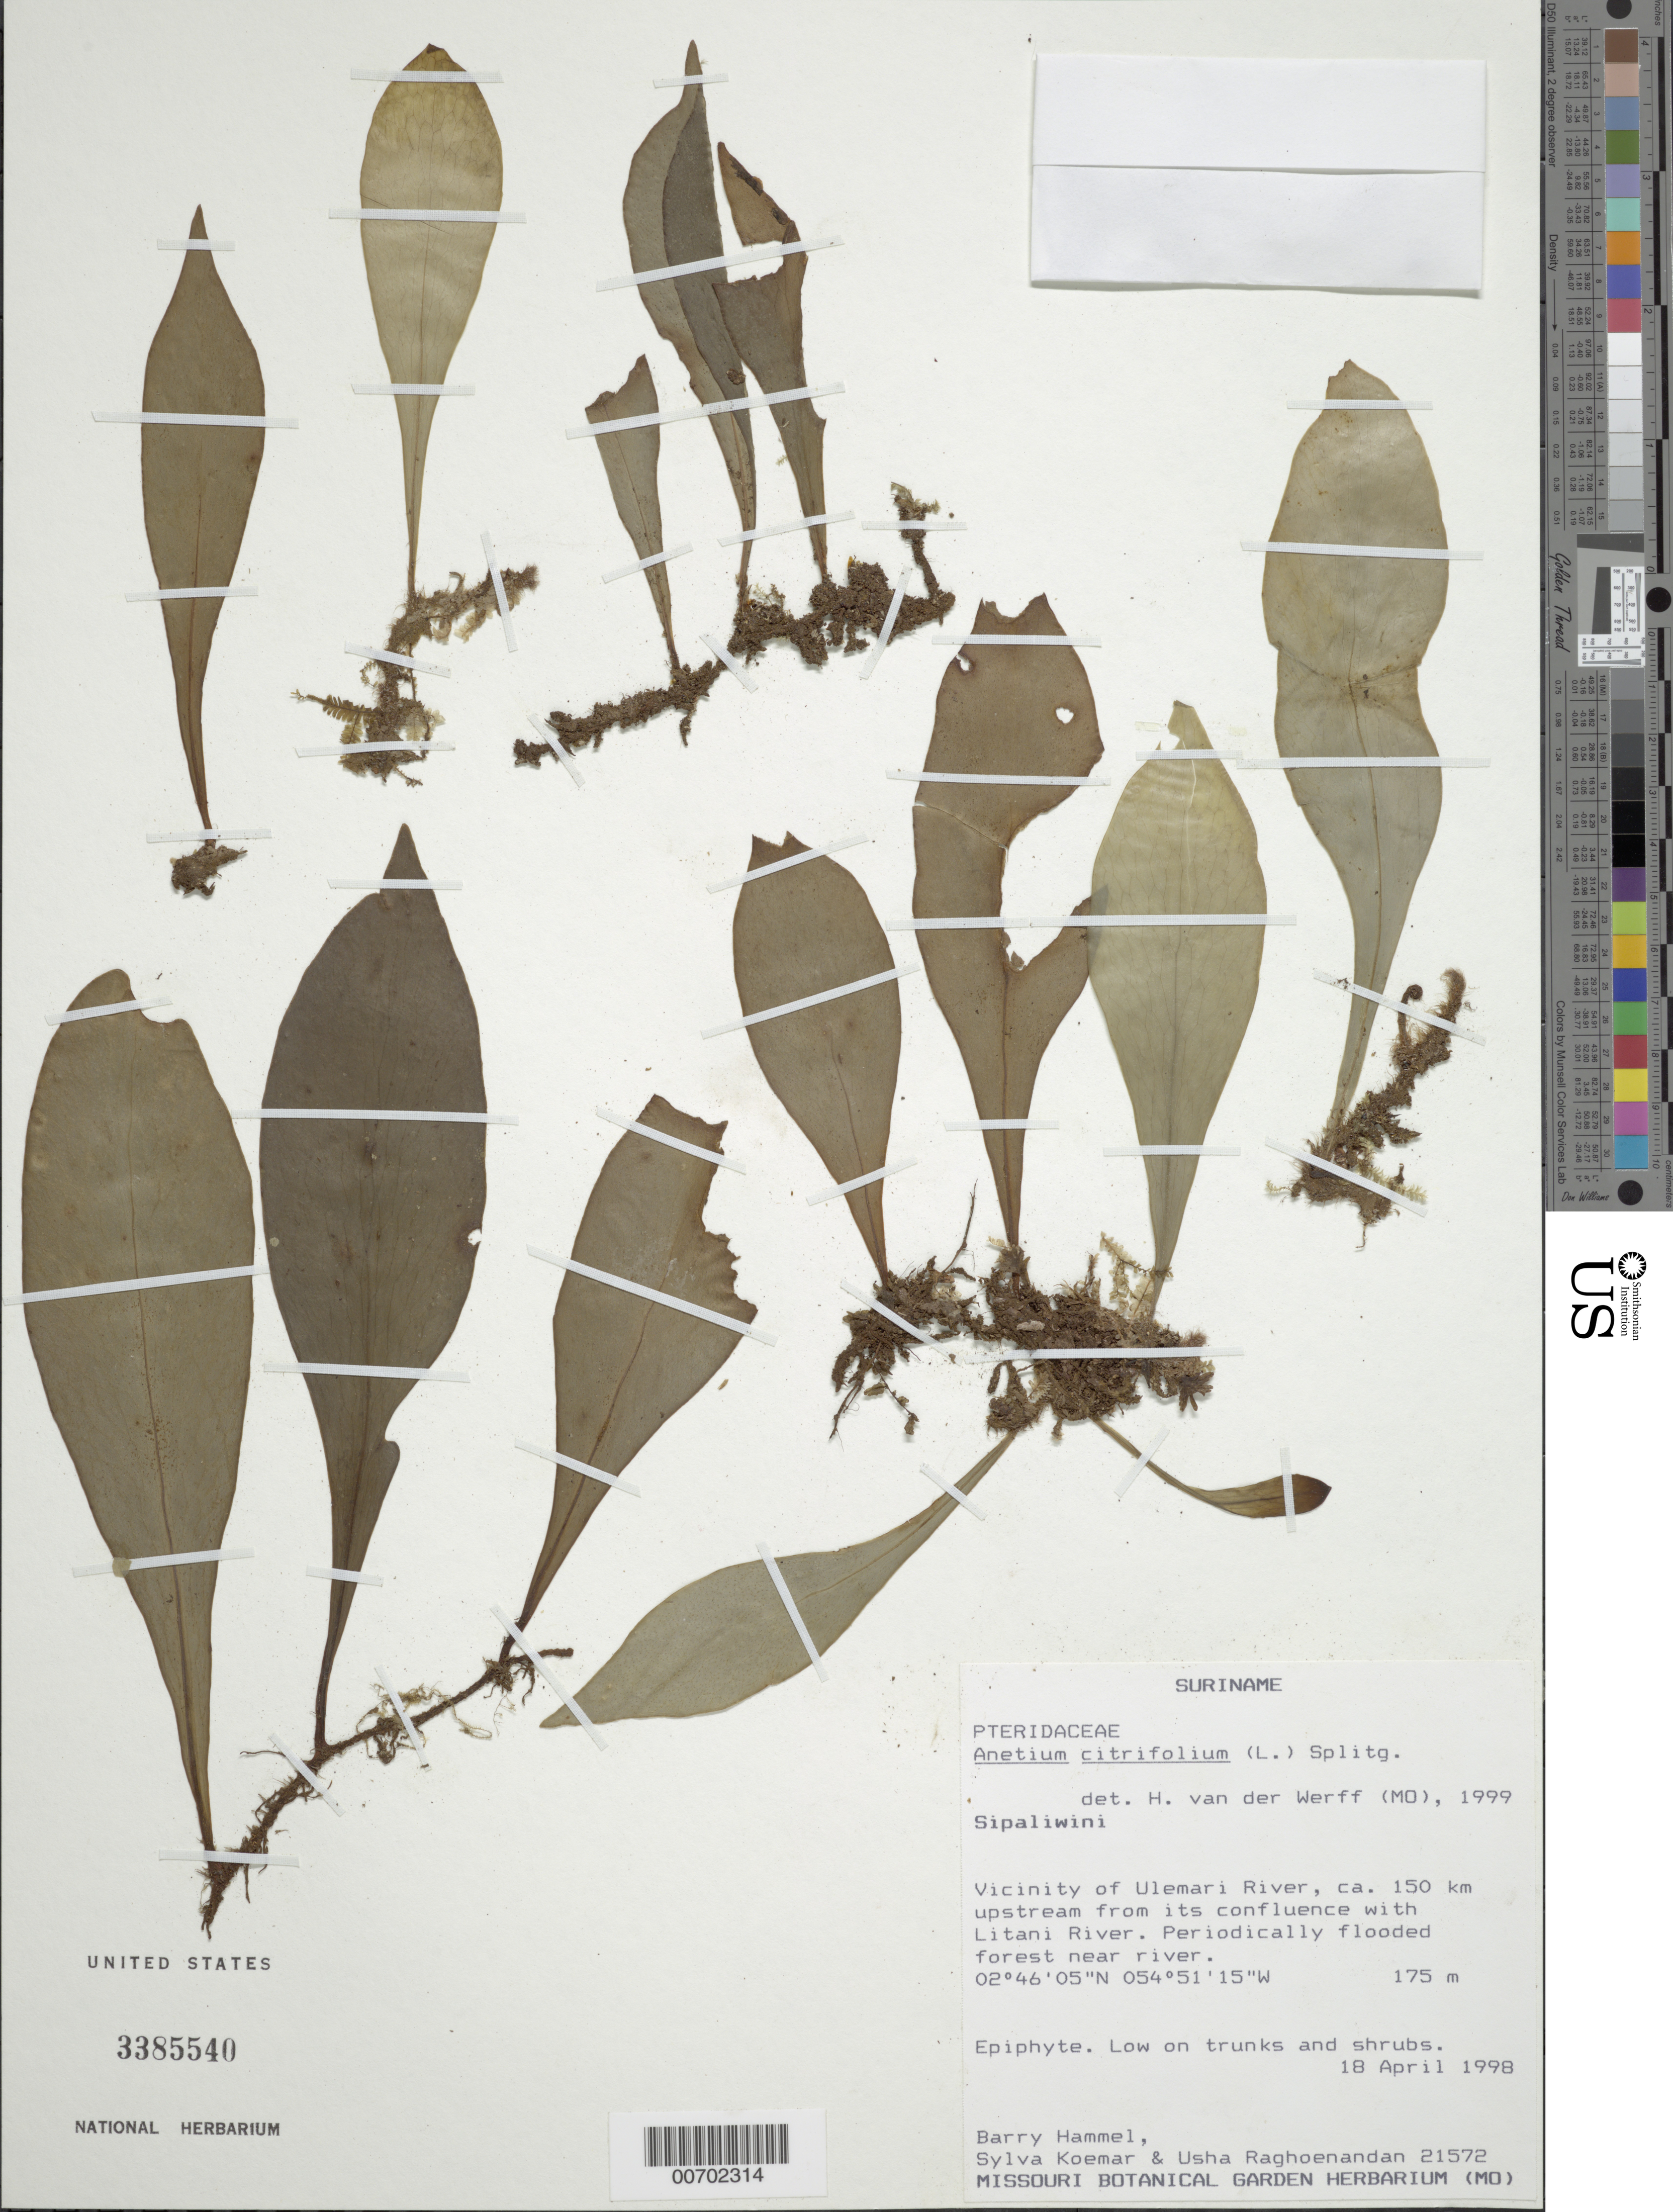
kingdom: Plantae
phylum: Tracheophyta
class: Polypodiopsida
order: Polypodiales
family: Pteridaceae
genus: Anetium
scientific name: Anetium citrifolium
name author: (L.) Splitg.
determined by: van der Werff, H., (MO), Missouri Botanical Garden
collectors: B. Hammel, S. Koemar & U. Raghoenandan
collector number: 21572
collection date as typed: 18-Apr-98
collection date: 1998-04-18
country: Suriname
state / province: Sipaliwini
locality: Ulemari R., ca. 150 km upstream from confl. with Litani R.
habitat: Periodically flooded forest near river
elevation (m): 175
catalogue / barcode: US 3385540